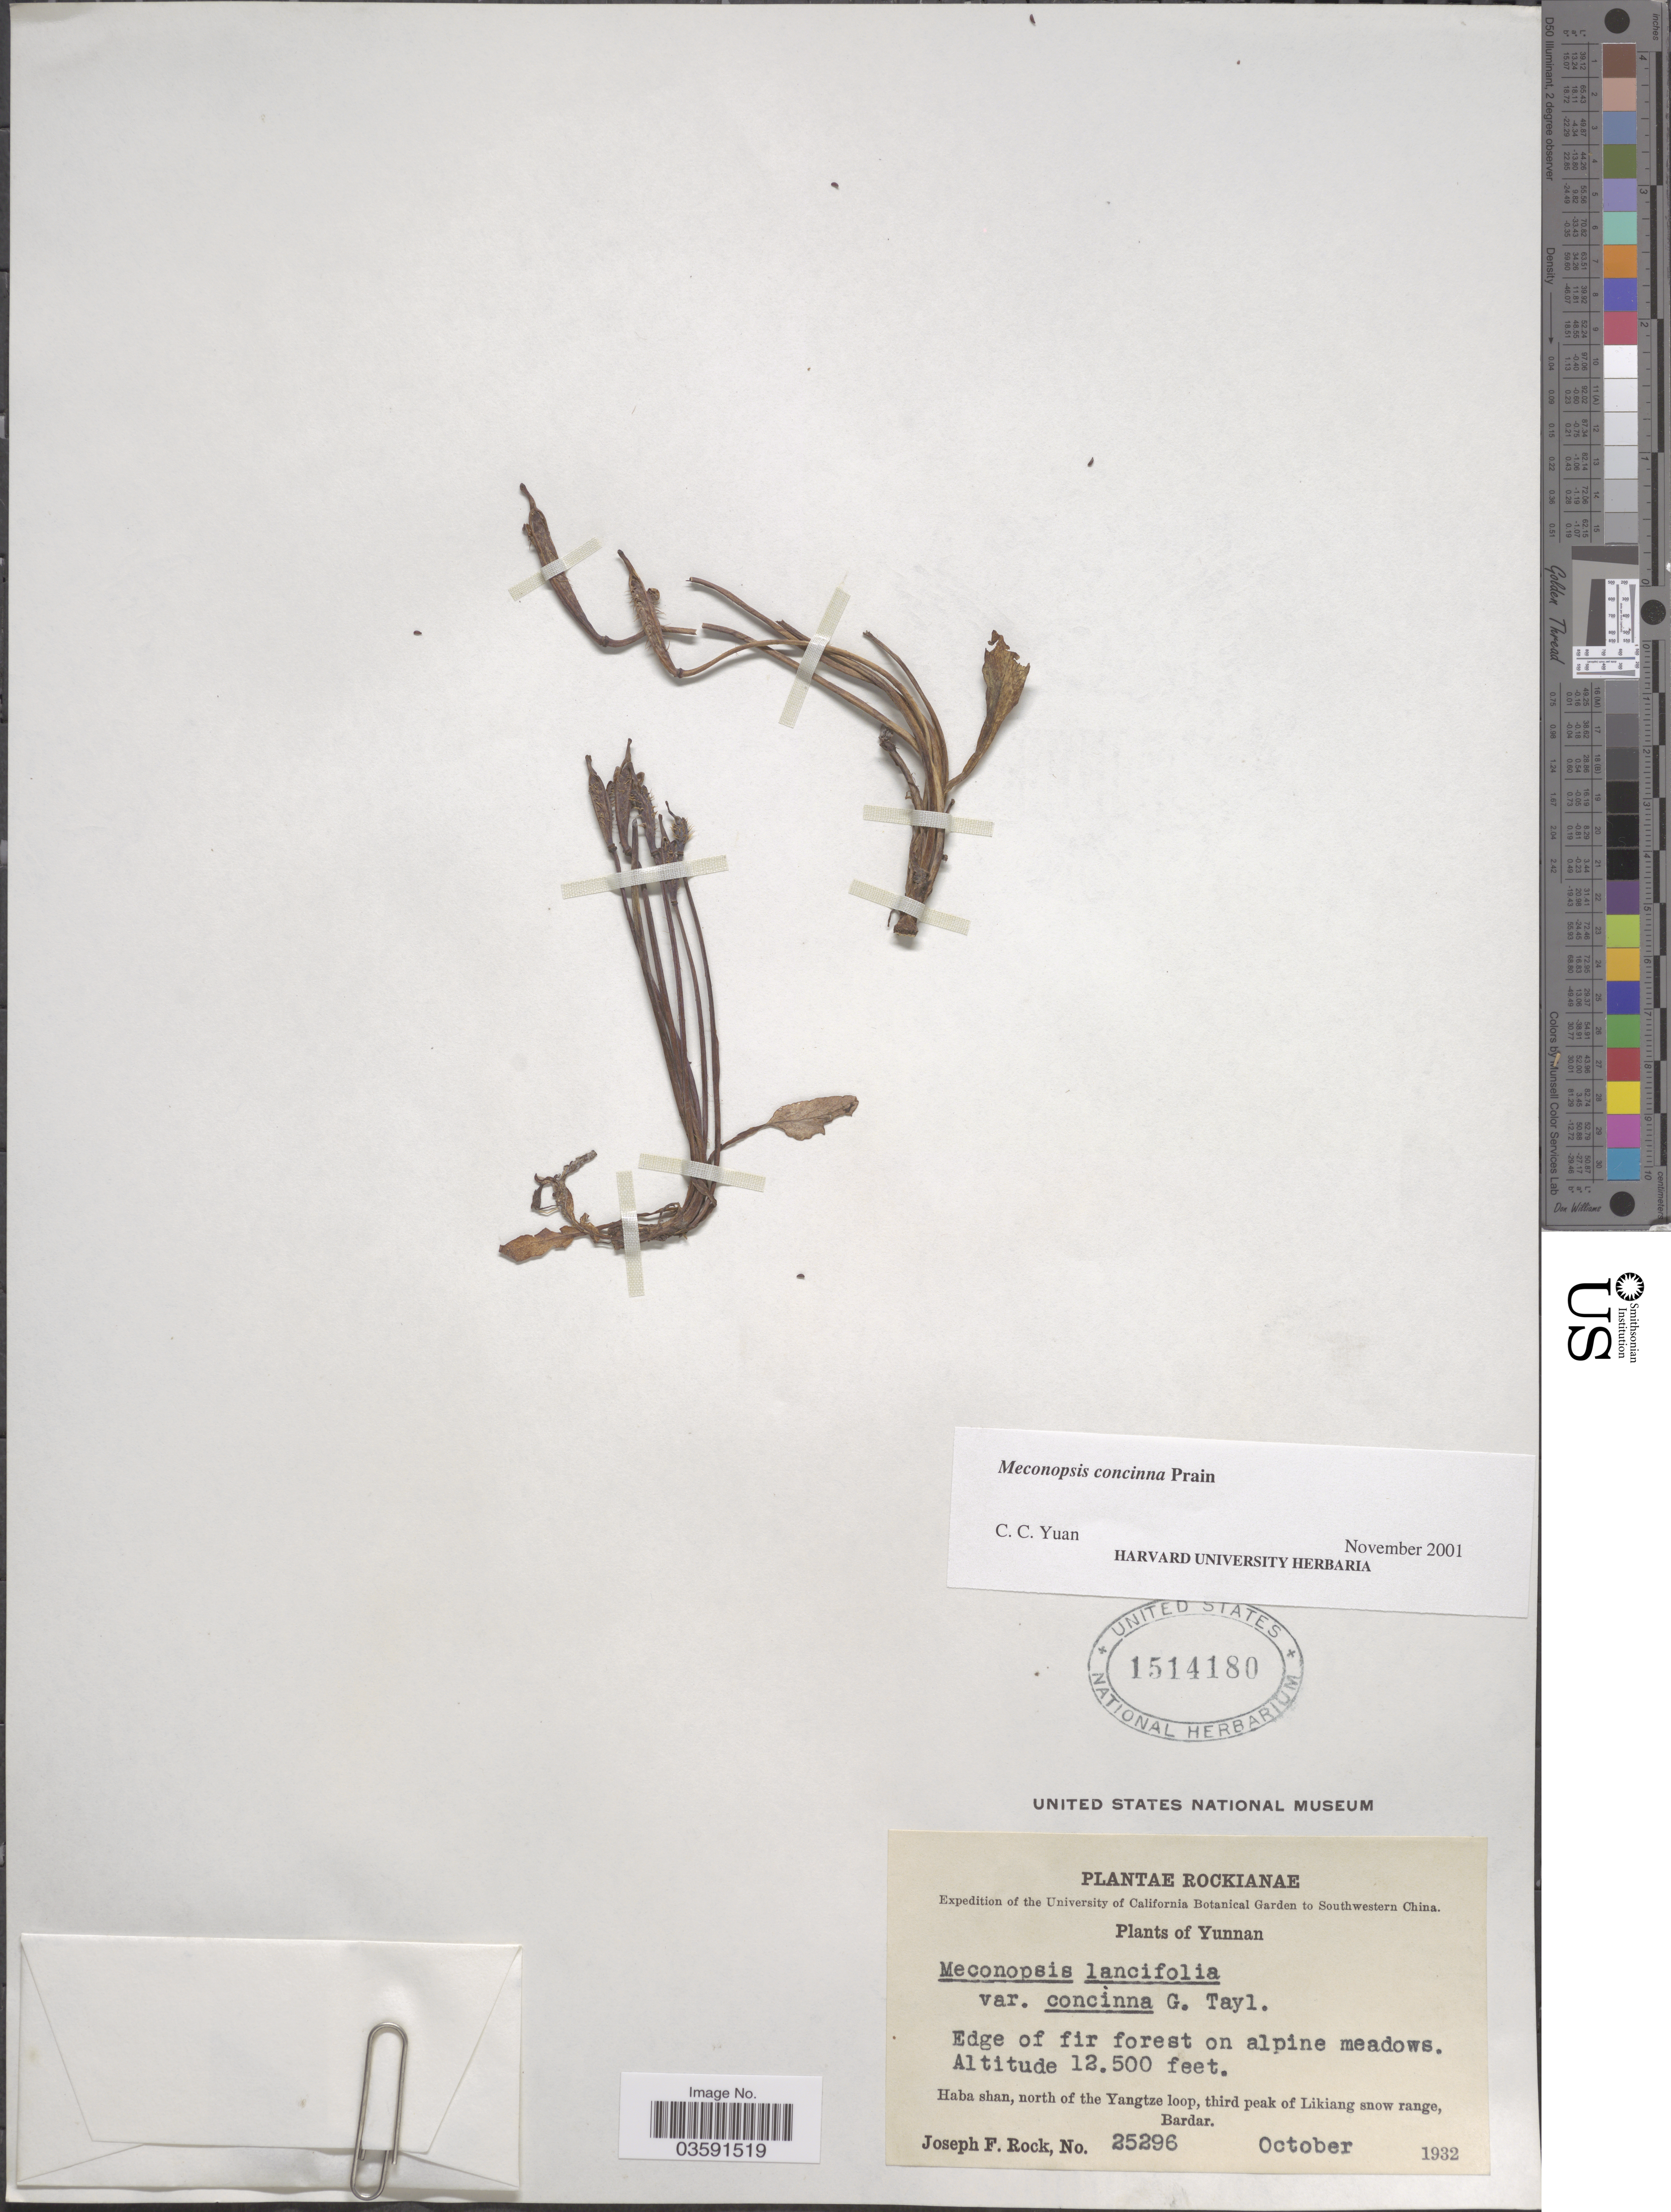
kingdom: Plantae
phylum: Tracheophyta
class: Magnoliopsida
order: Ranunculales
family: Papaveraceae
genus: Meconopsis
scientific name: Meconopsis concinna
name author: Prain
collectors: J. F. Rock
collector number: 25296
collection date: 1932-10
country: China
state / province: Yunnan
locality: Southwestern China. Haba shan, north of the Yangtze loop, third peak of Likiang snow range, Bardar.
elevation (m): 3810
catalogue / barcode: US 1514180